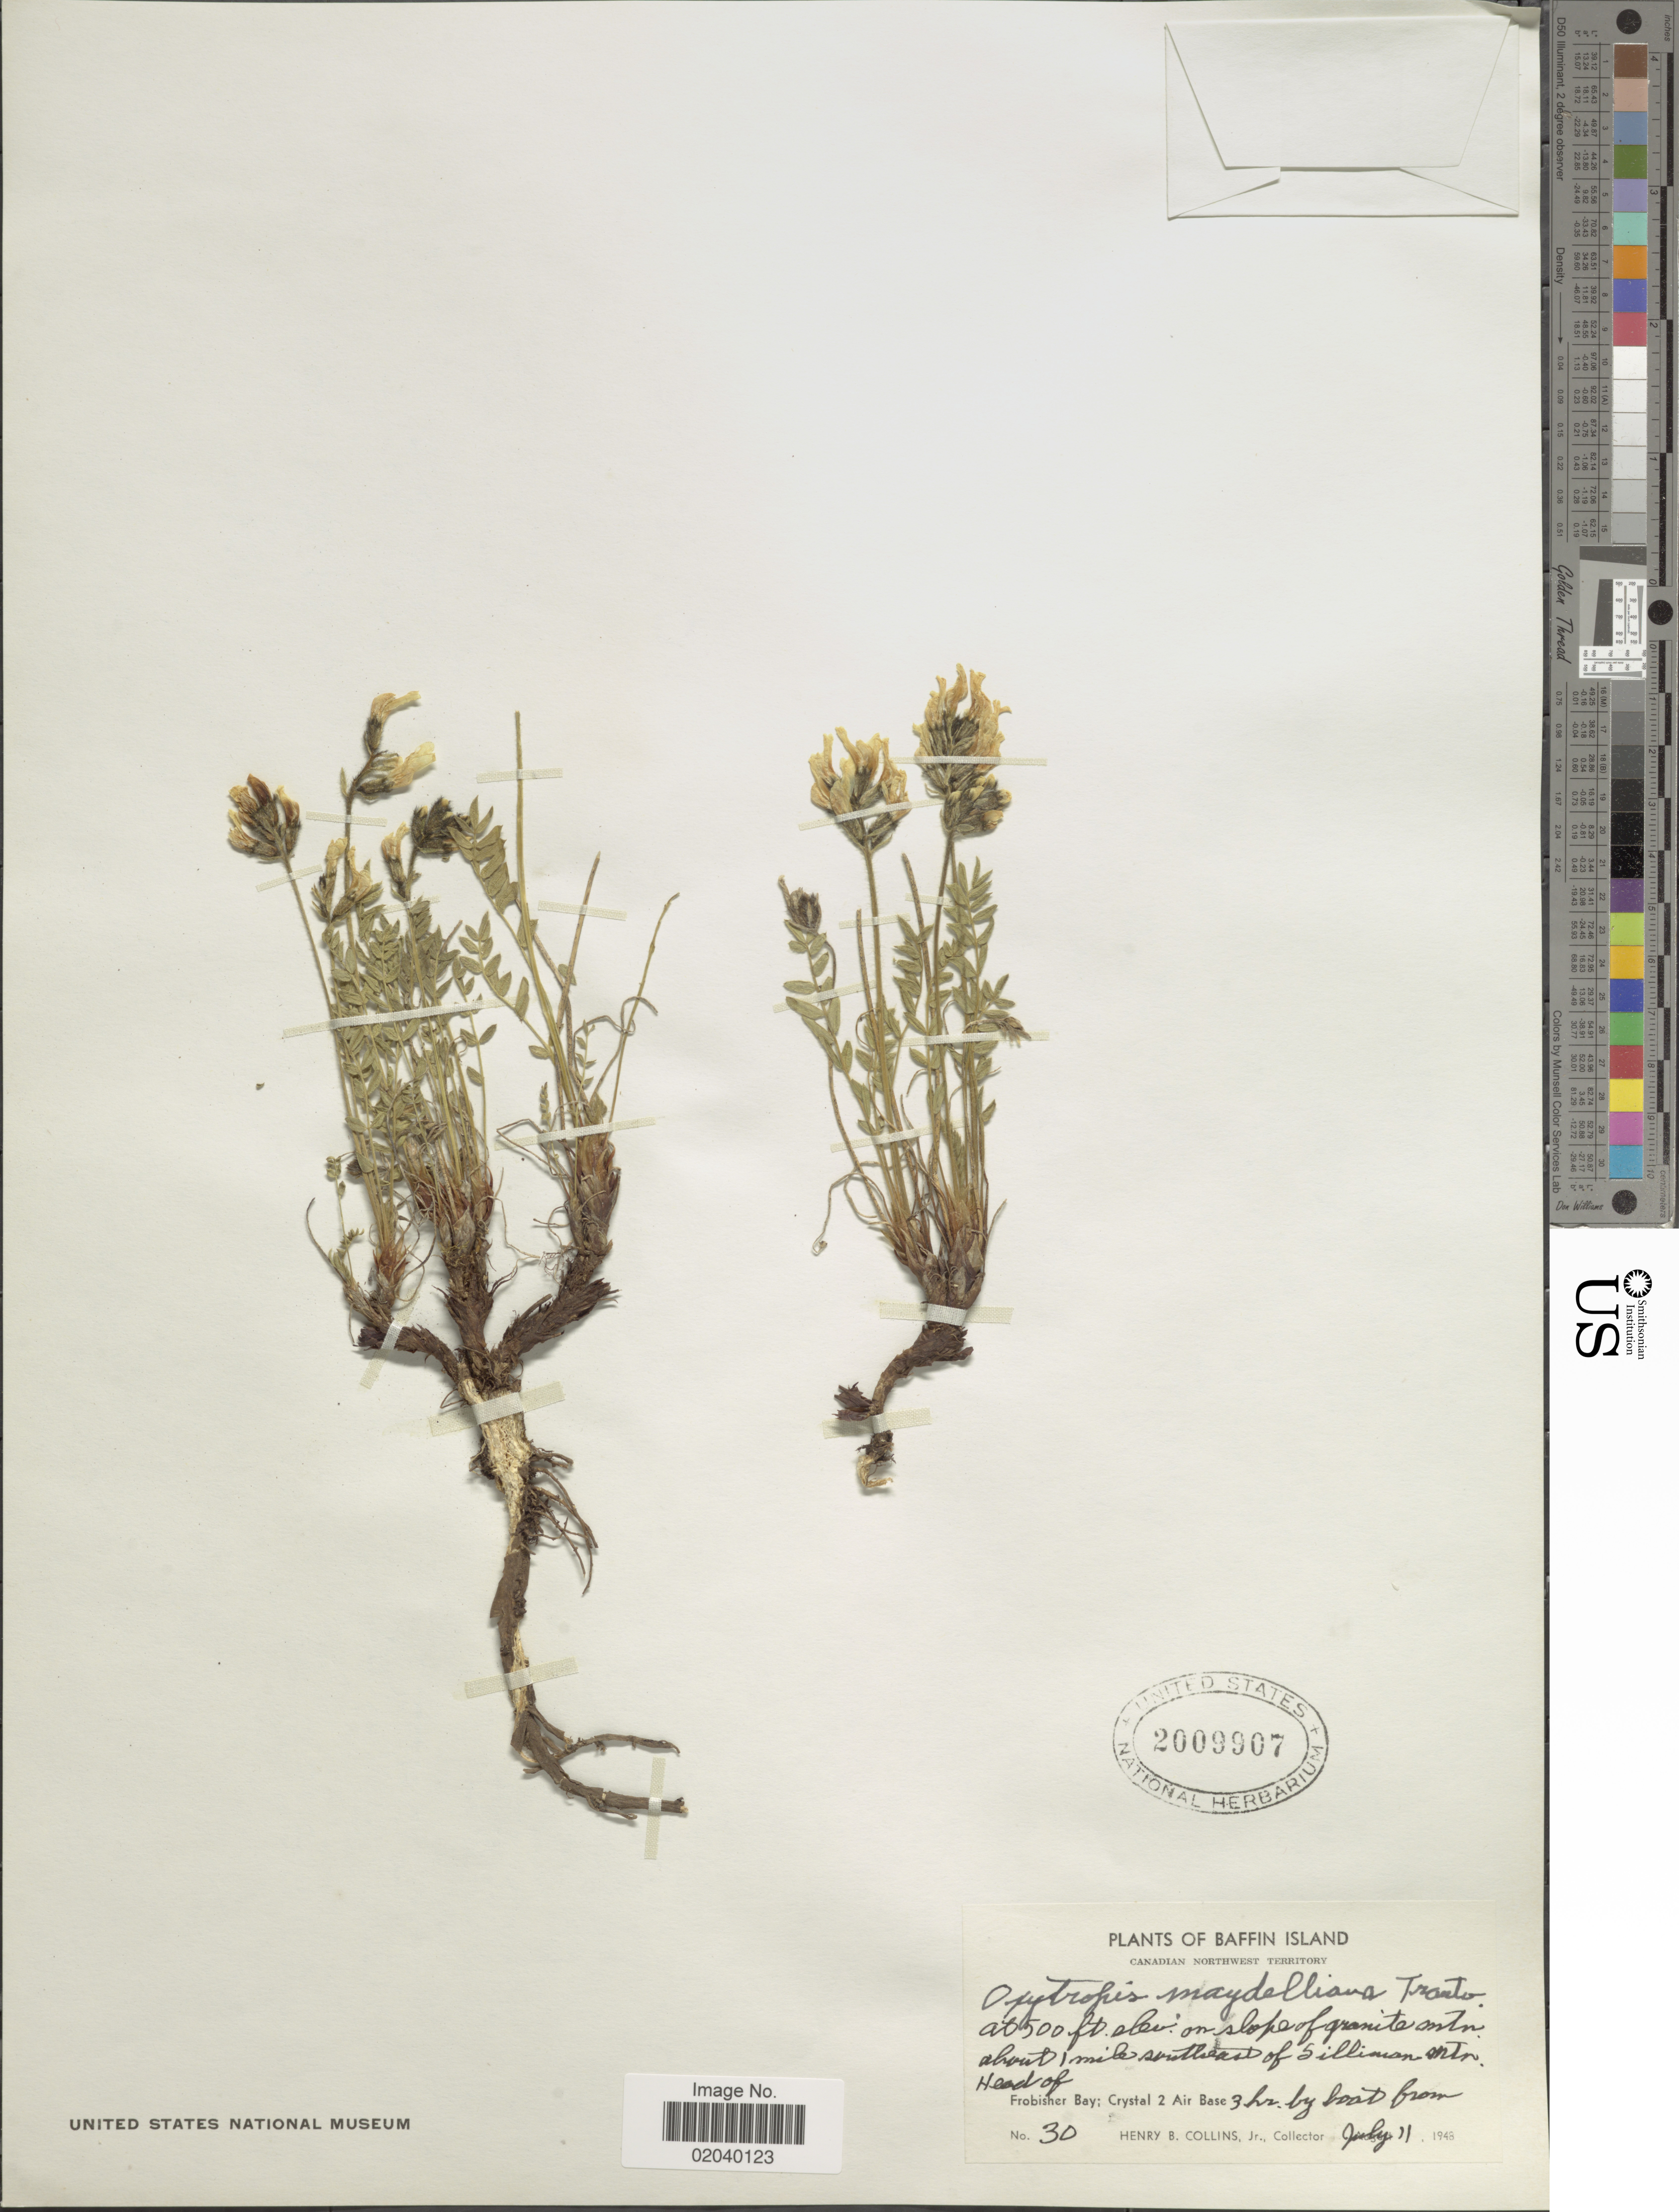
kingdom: Plantae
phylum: Tracheophyta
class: Magnoliopsida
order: Fabales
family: Fabaceae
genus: Oxytropis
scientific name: Oxytropis maydelliana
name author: Trautv.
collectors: H. Collins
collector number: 30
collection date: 1948-07-11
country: Canada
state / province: Northwest Territories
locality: Baffin Island, Canadian Northwest Territory, on slope granite mtn about 1 mile southeast of Sillimon Mtn Head of Frobisher Bay; Crystal 2 Air Base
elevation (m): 152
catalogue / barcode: US 2009907